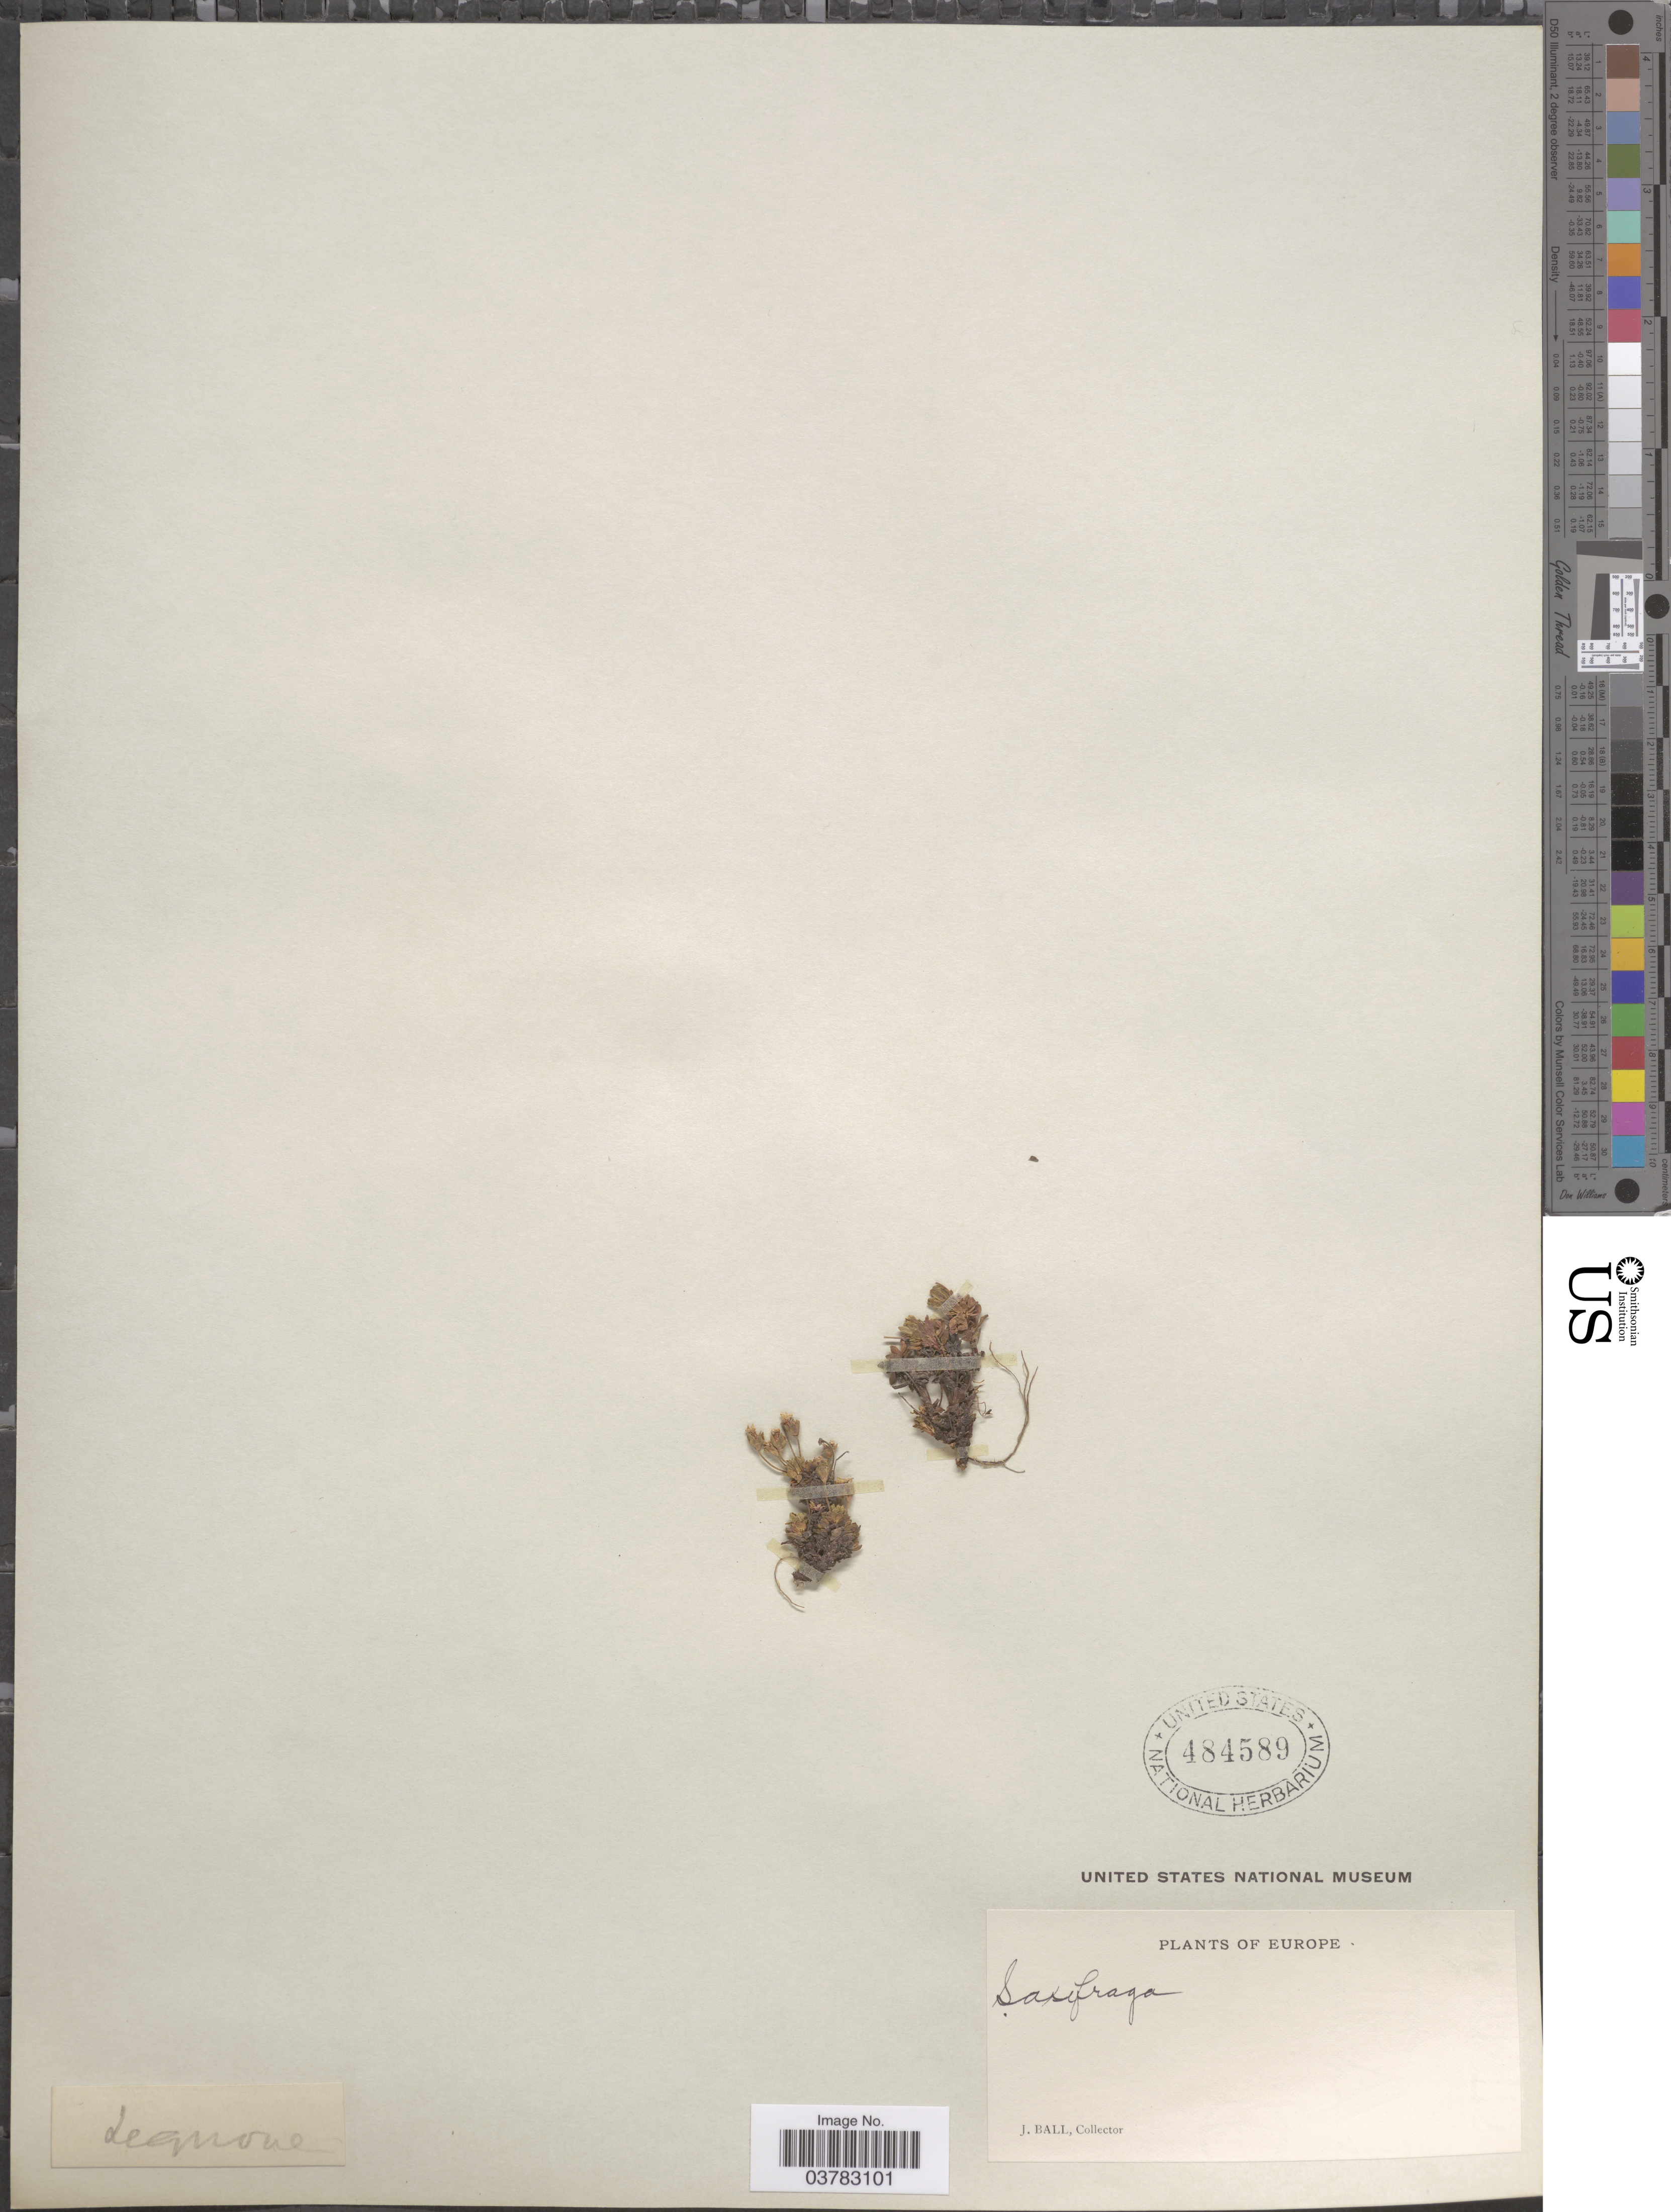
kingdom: Plantae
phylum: Tracheophyta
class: Magnoliopsida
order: Saxifragales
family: Saxifragaceae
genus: Saxifraga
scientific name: Saxifraga sp.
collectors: J. Ball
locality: Europe.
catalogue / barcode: US 484589